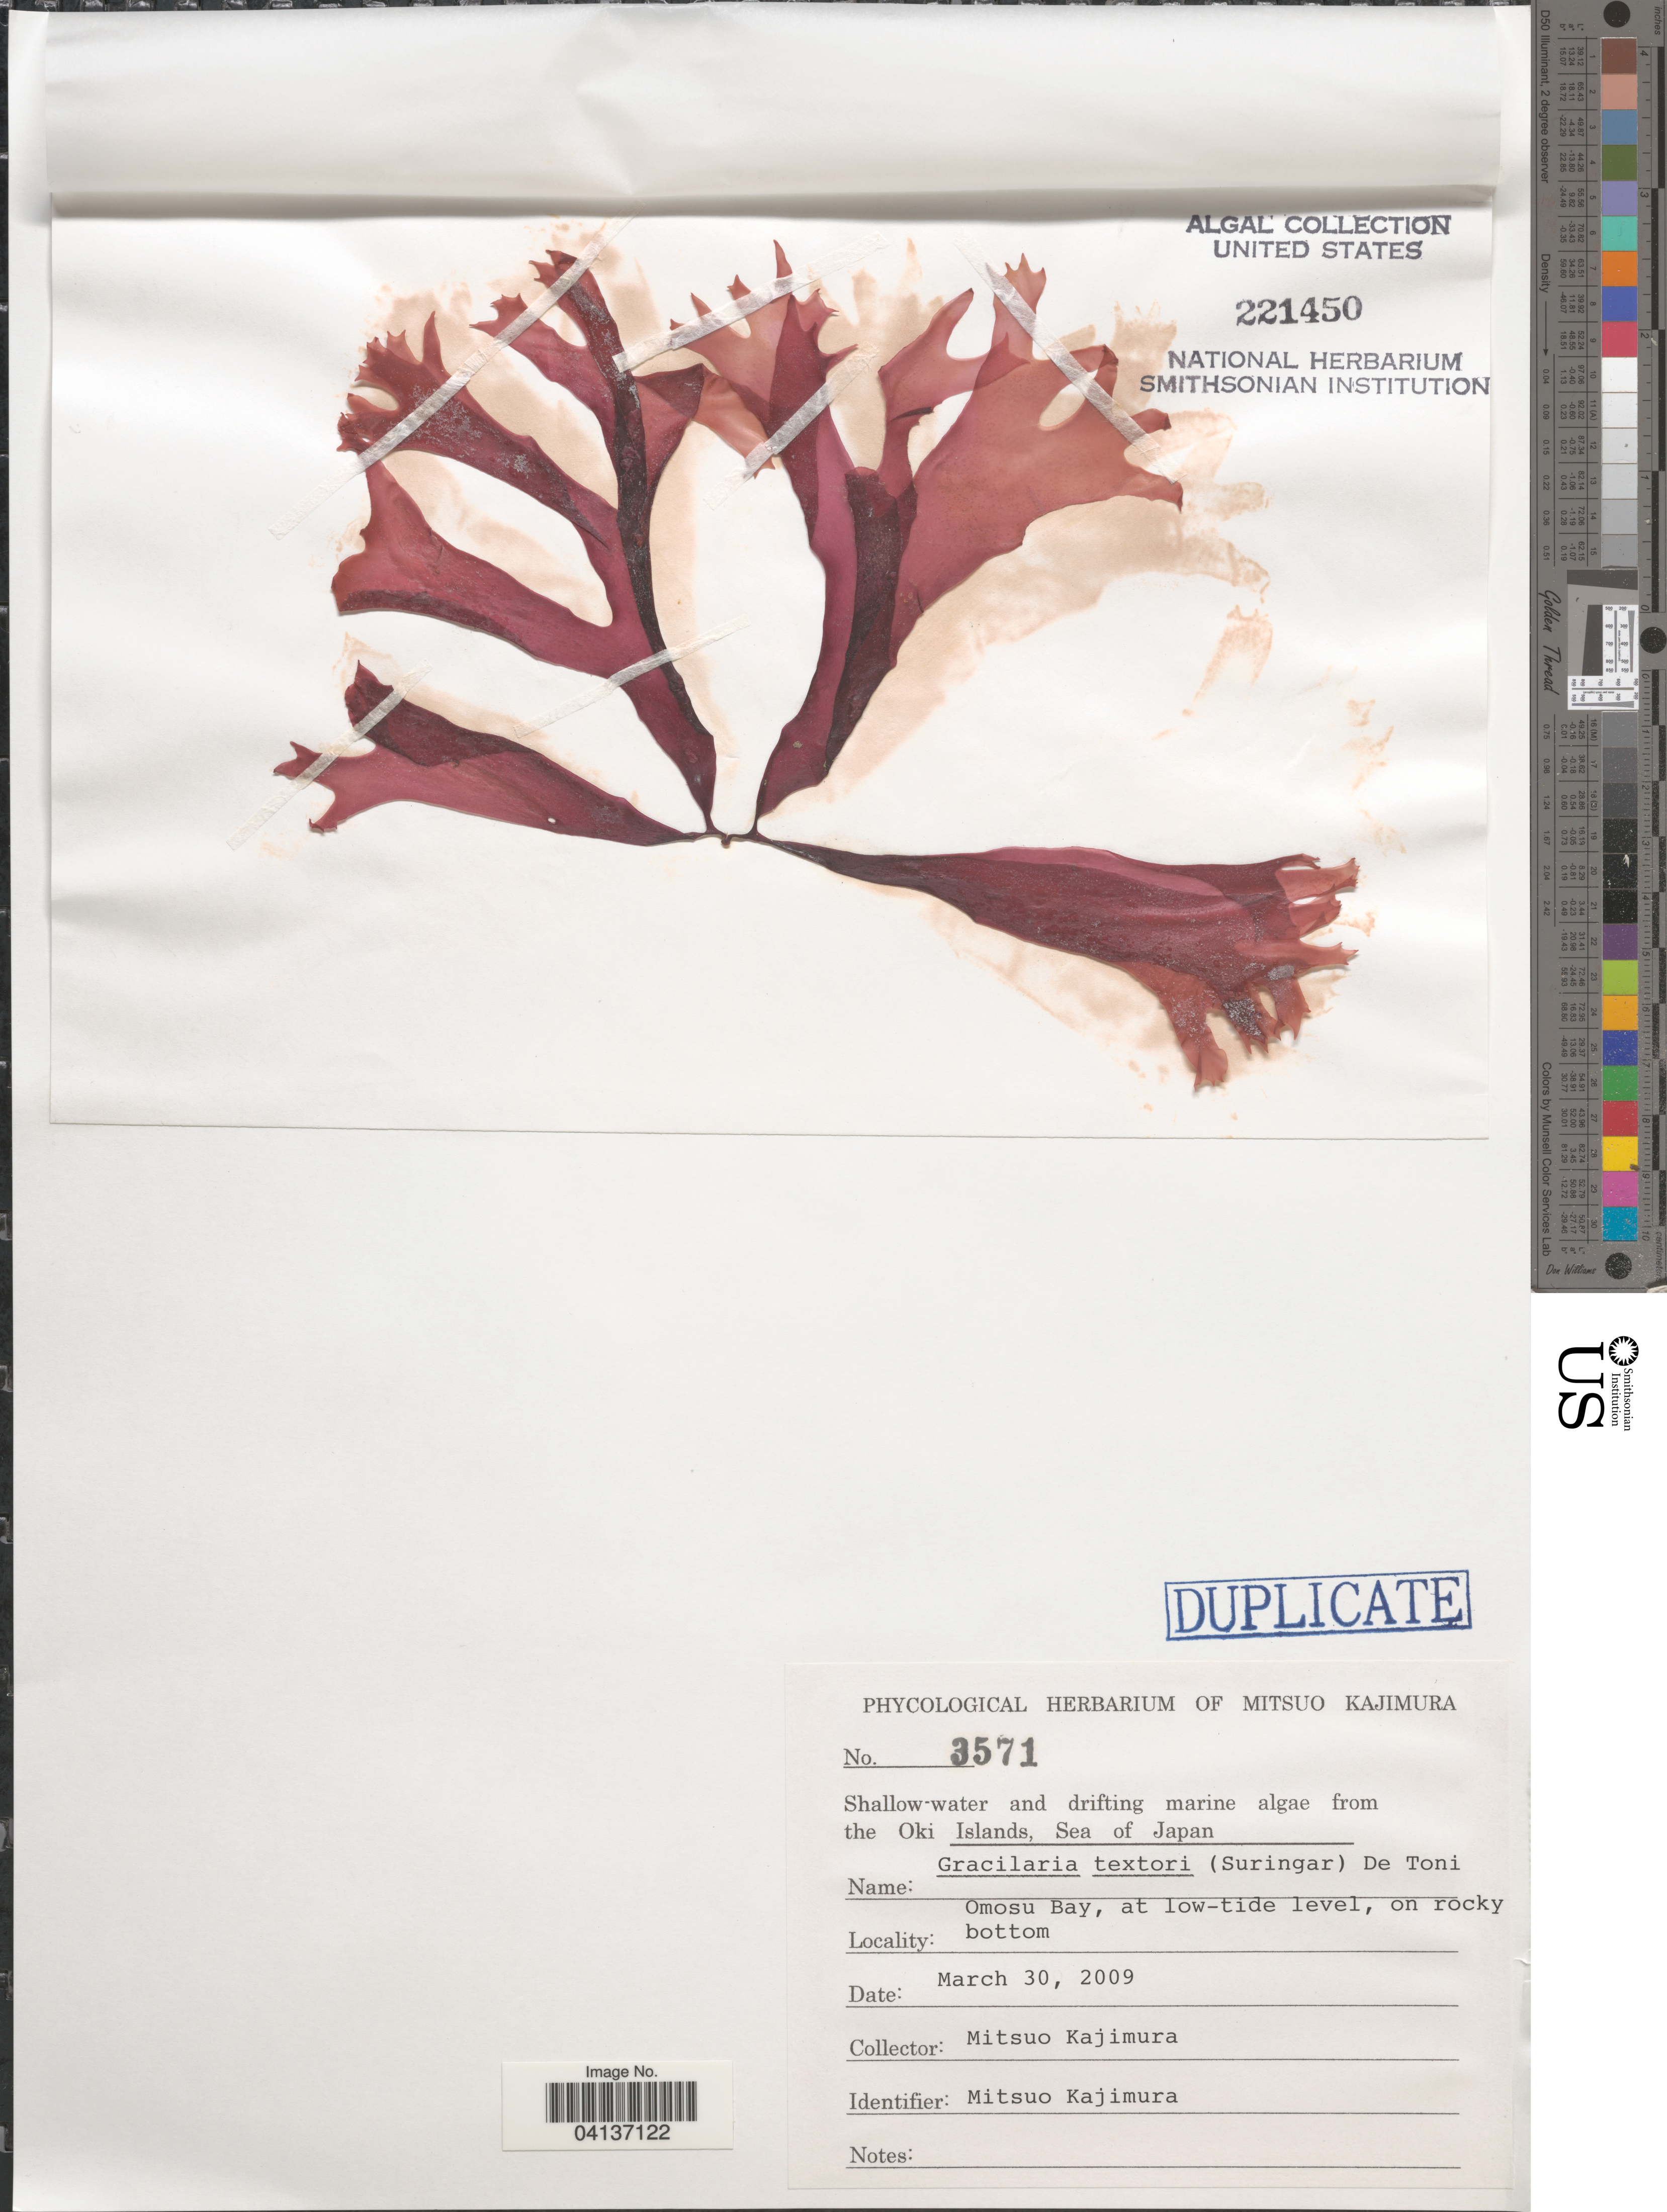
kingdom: Plantae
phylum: Rhodophyta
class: Florideophyceae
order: Gracilariales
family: Gracilariaceae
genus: Gracilaria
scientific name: Gracilaria textorii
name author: (Suringar) De Toni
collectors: M. Kajimura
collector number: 3571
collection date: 2009-03-30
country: Japan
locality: Oki Islands, Sea of Japan. Omosu Bay.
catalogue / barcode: US 221450